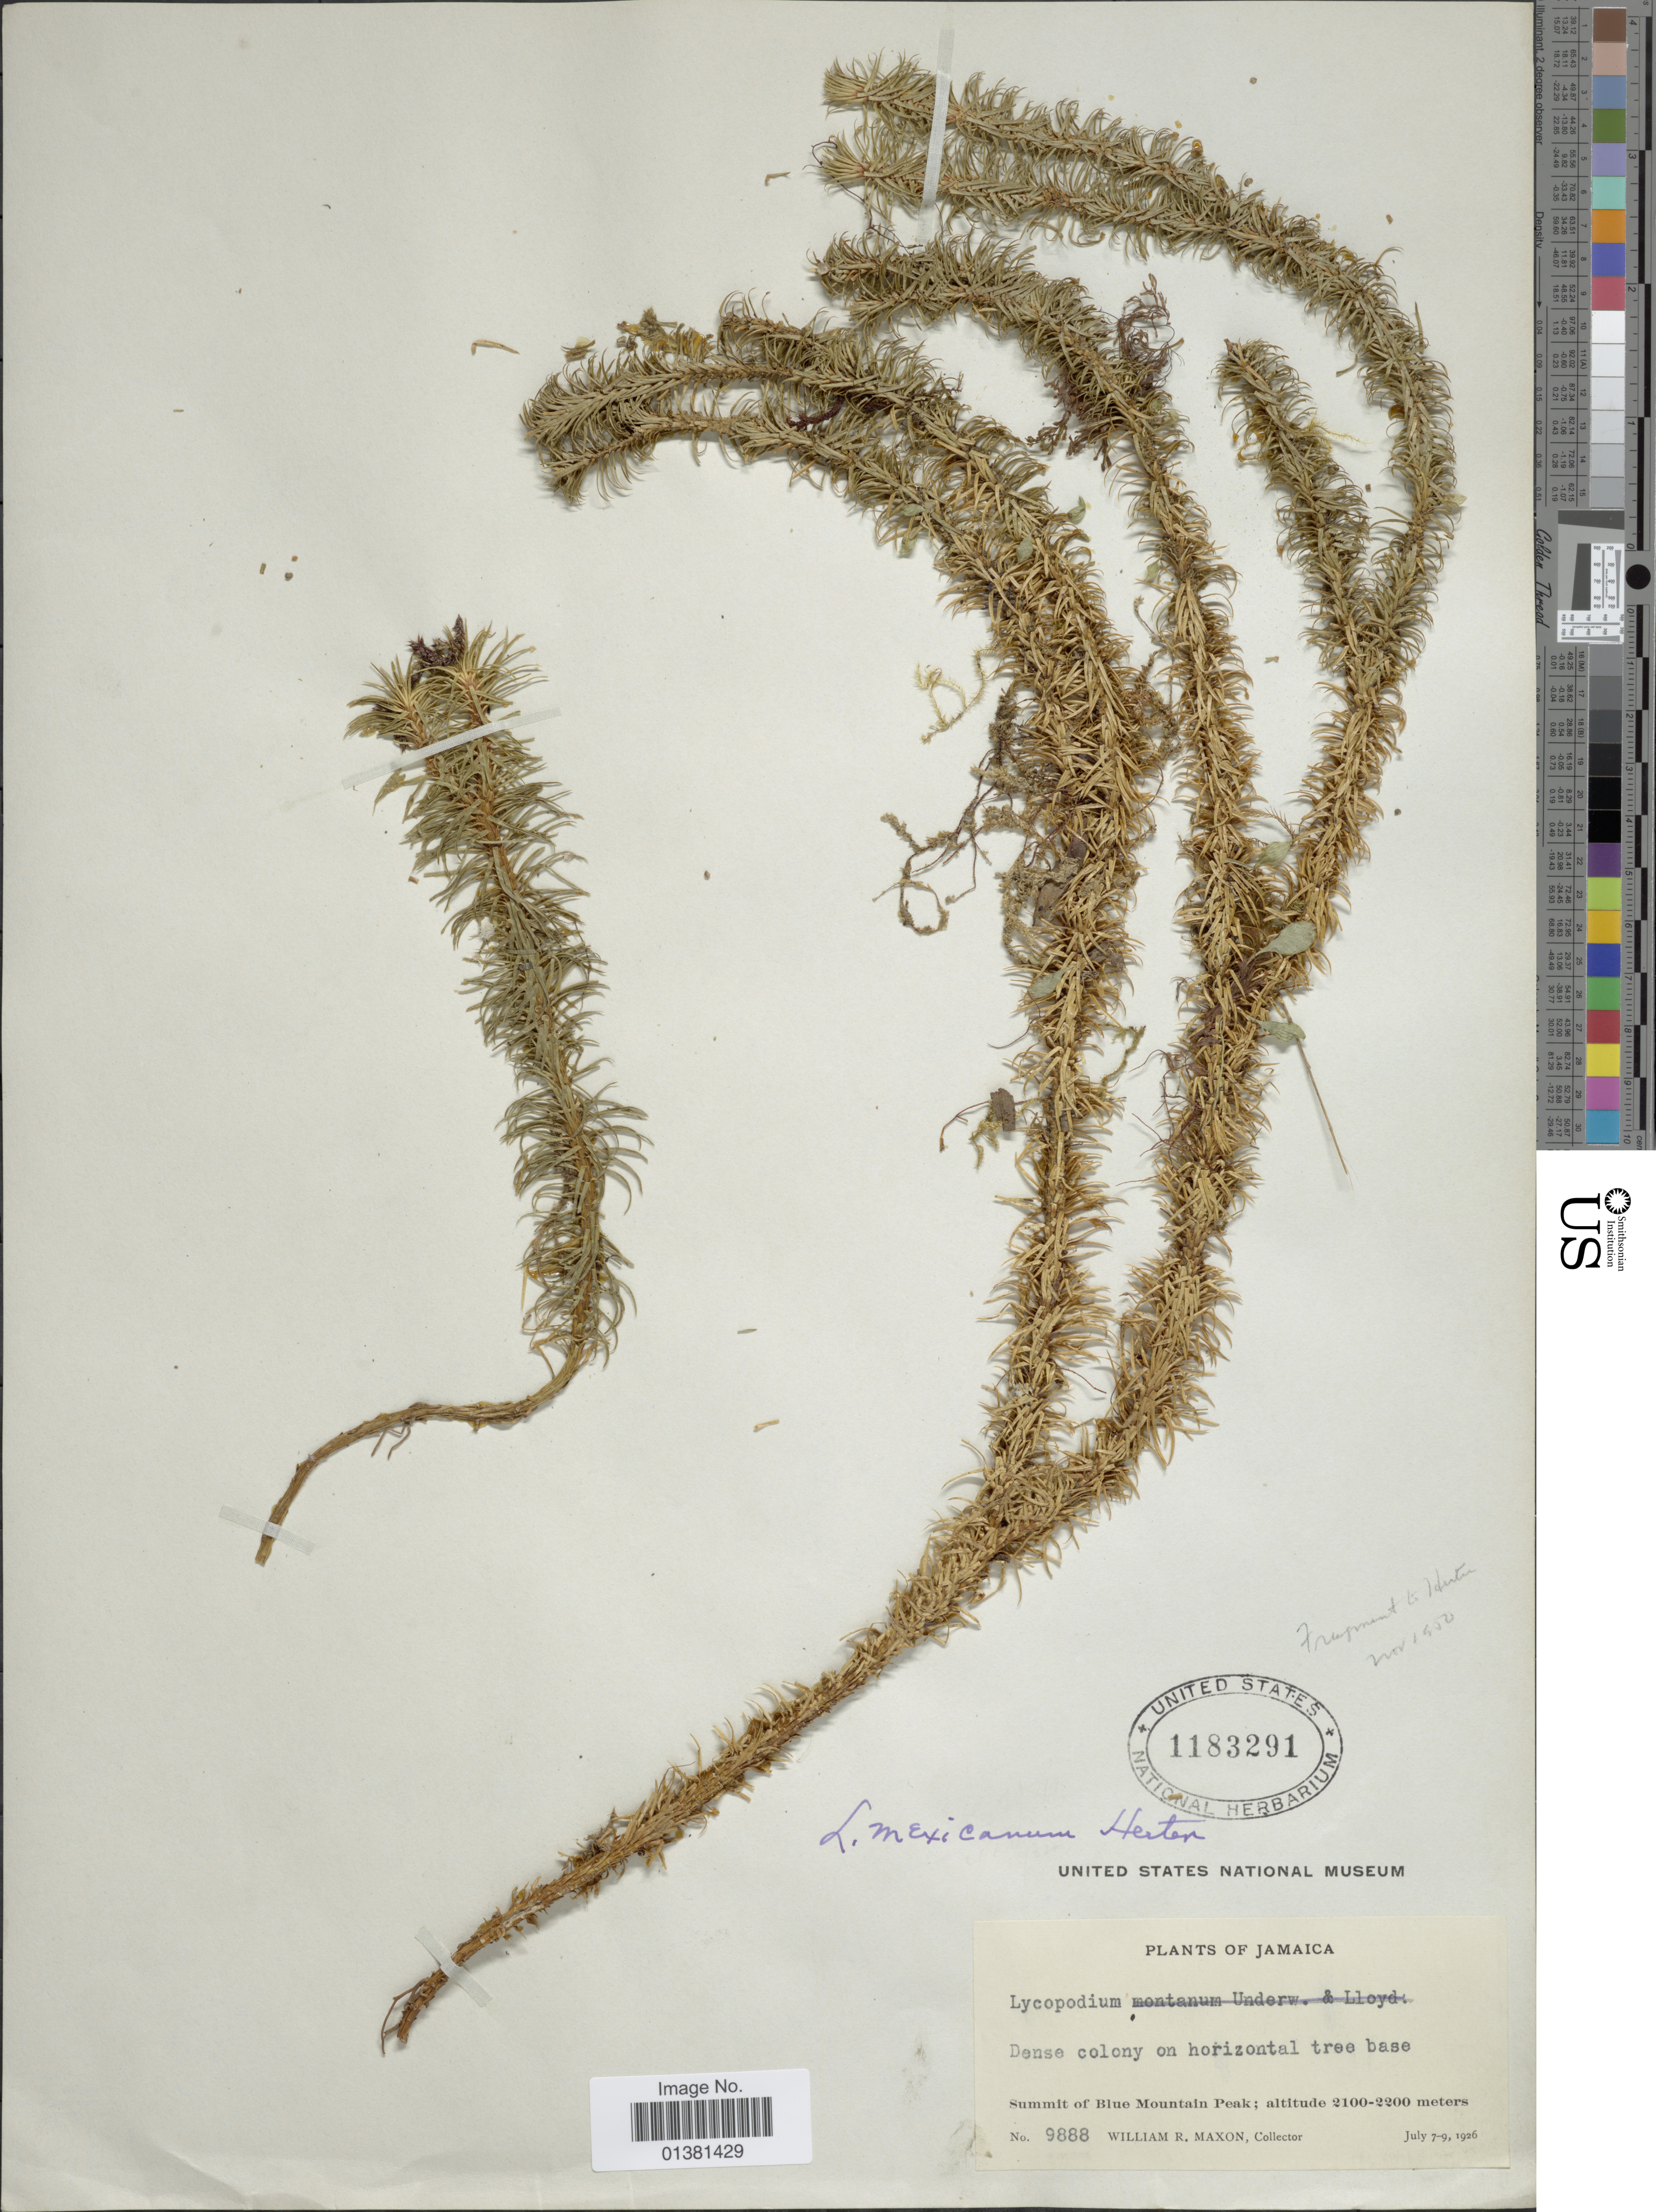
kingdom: Plantae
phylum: Tracheophyta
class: Lycopodiopsida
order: Lycopodiales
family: Lycopodiaceae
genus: Phlegmariurus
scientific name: Phlegmariurus mexicanus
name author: (Herter) B. Øllg.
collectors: W. R. Maxon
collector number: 9888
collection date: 1926-07-07/1926-07-09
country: Jamaica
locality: Summit of Blue Mountain Peak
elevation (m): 2100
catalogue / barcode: US 1183291